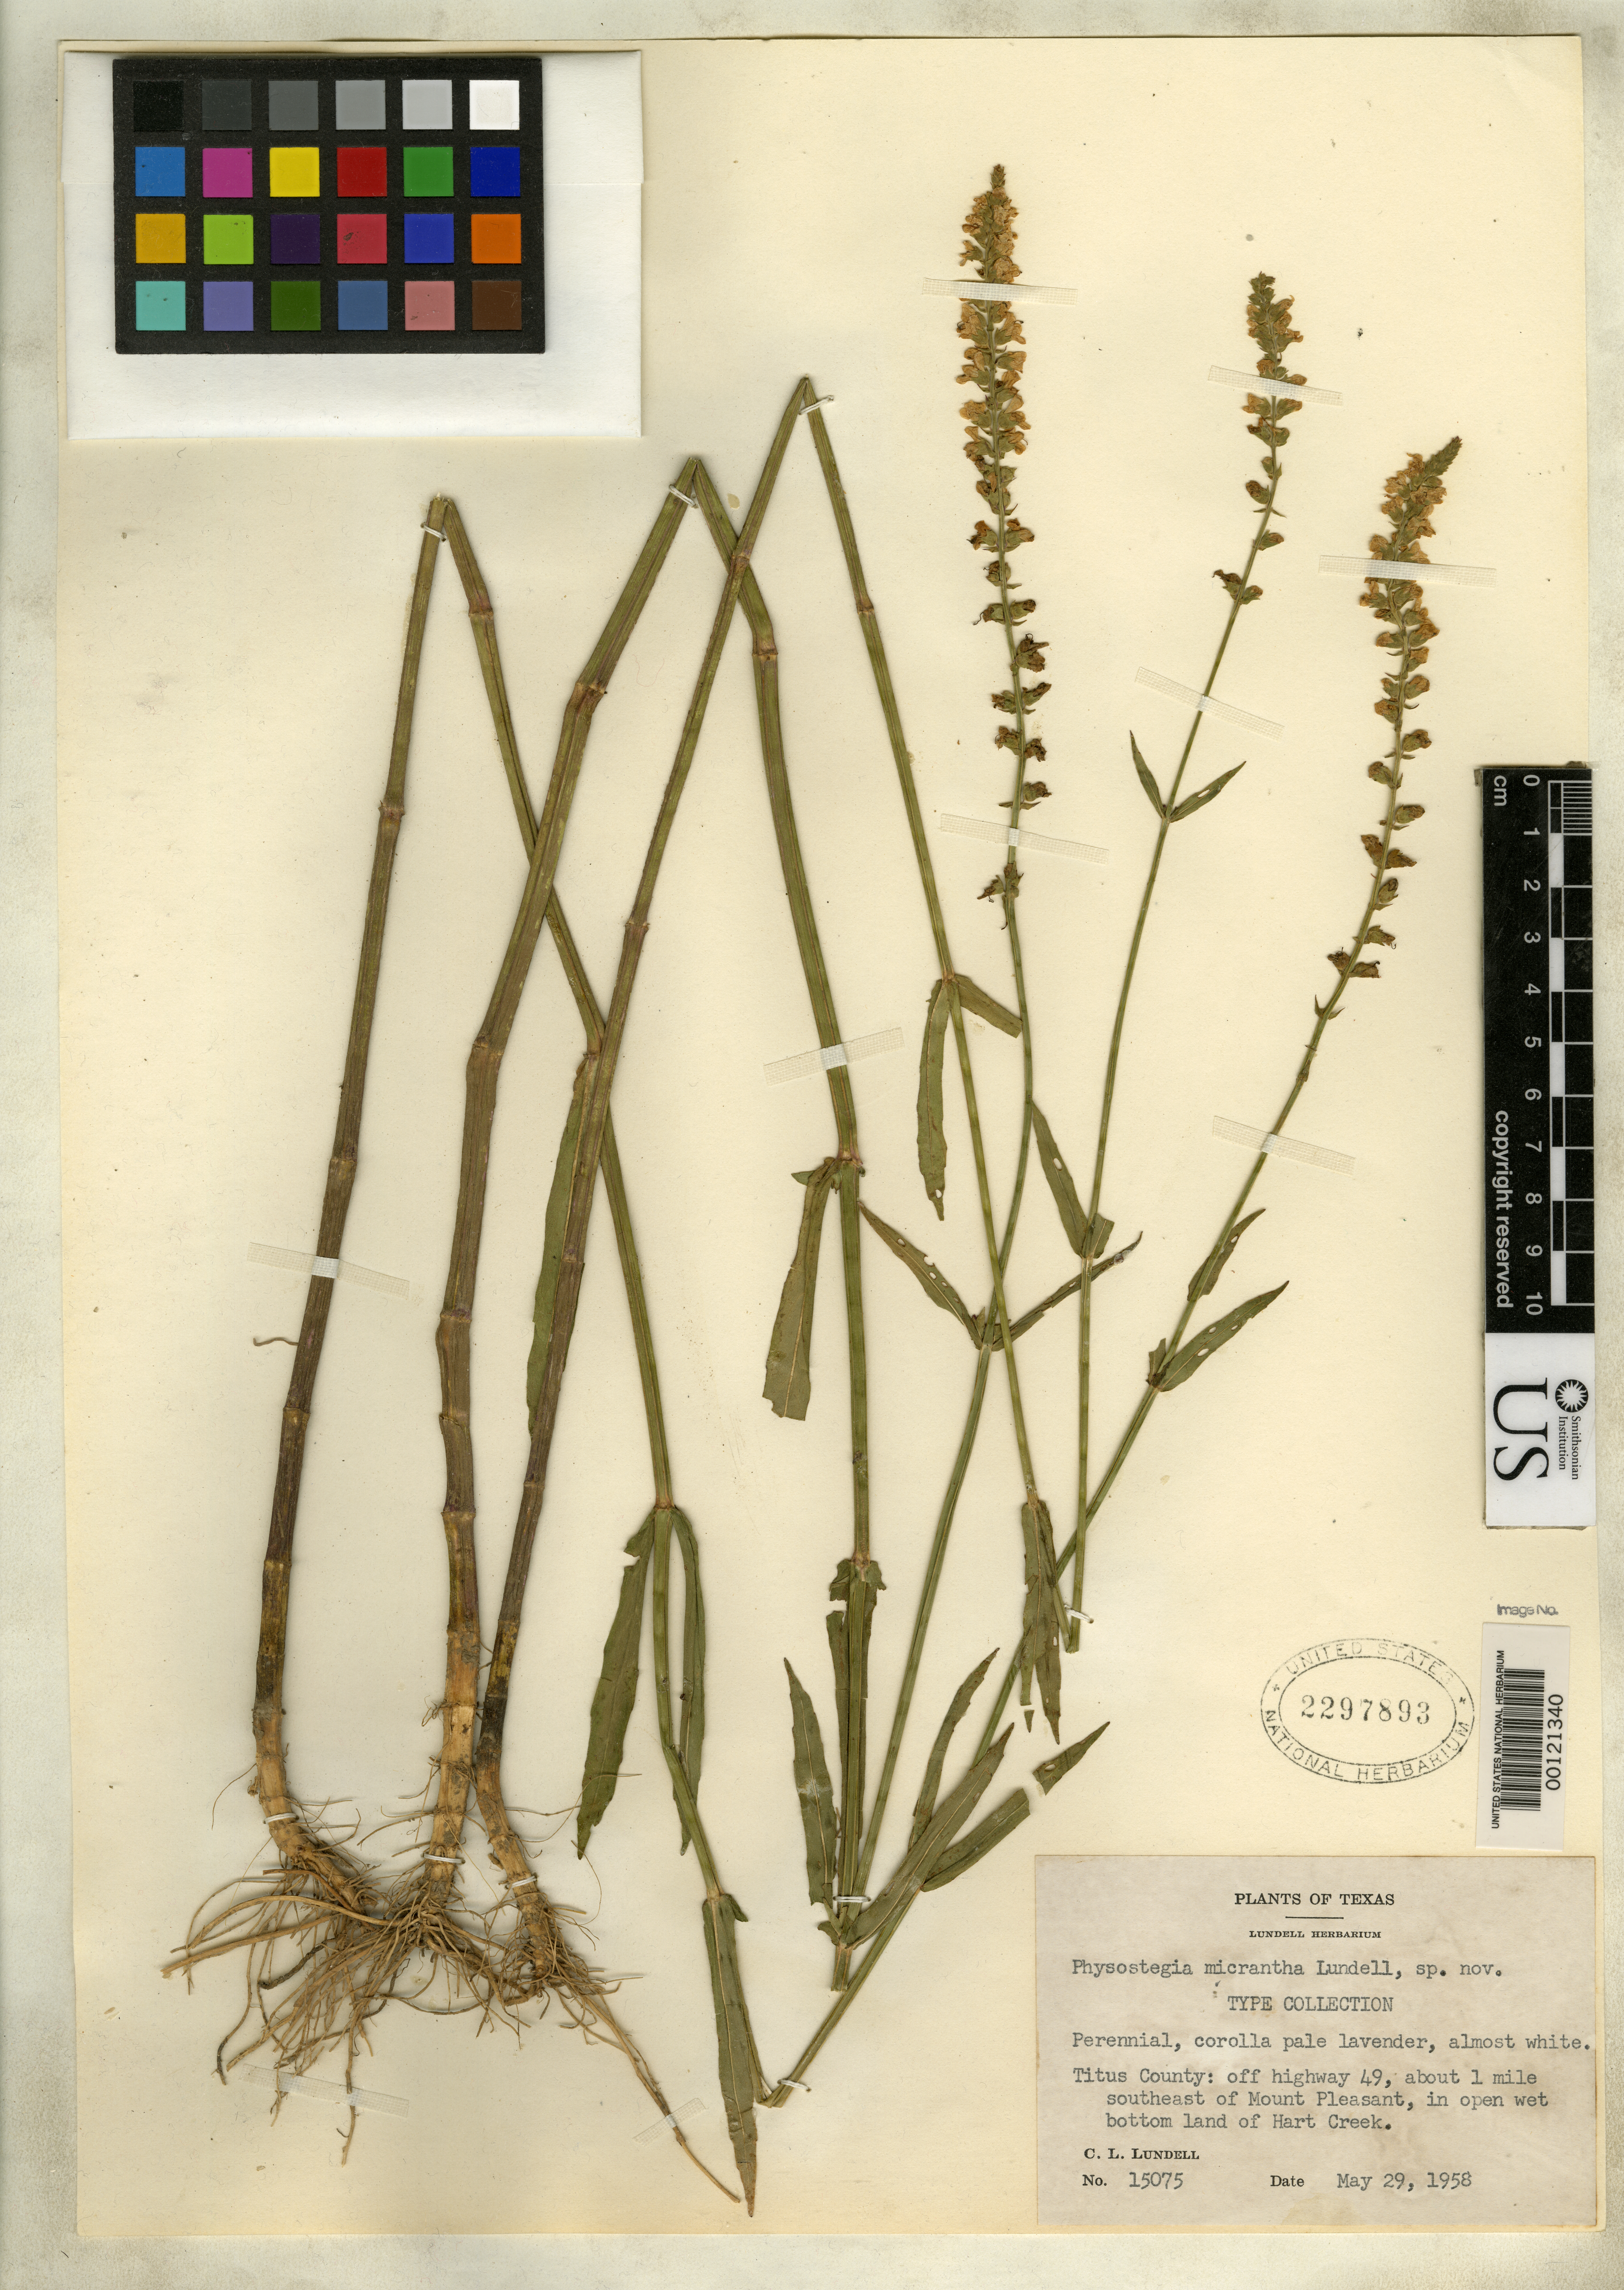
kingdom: Plantae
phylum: Tracheophyta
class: Magnoliopsida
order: Lamiales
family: Lamiaceae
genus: Physostegia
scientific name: Physostegia micrantha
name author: Lundell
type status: Isotype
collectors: C. L. Lundell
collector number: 15075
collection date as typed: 29 May 1958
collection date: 1958-05-29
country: United States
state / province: Texas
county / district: Titus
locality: Off Highway 49, ca 1 mi SE of Mount Pleasant, bottomland of Hart Creek.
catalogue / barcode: US 2297893